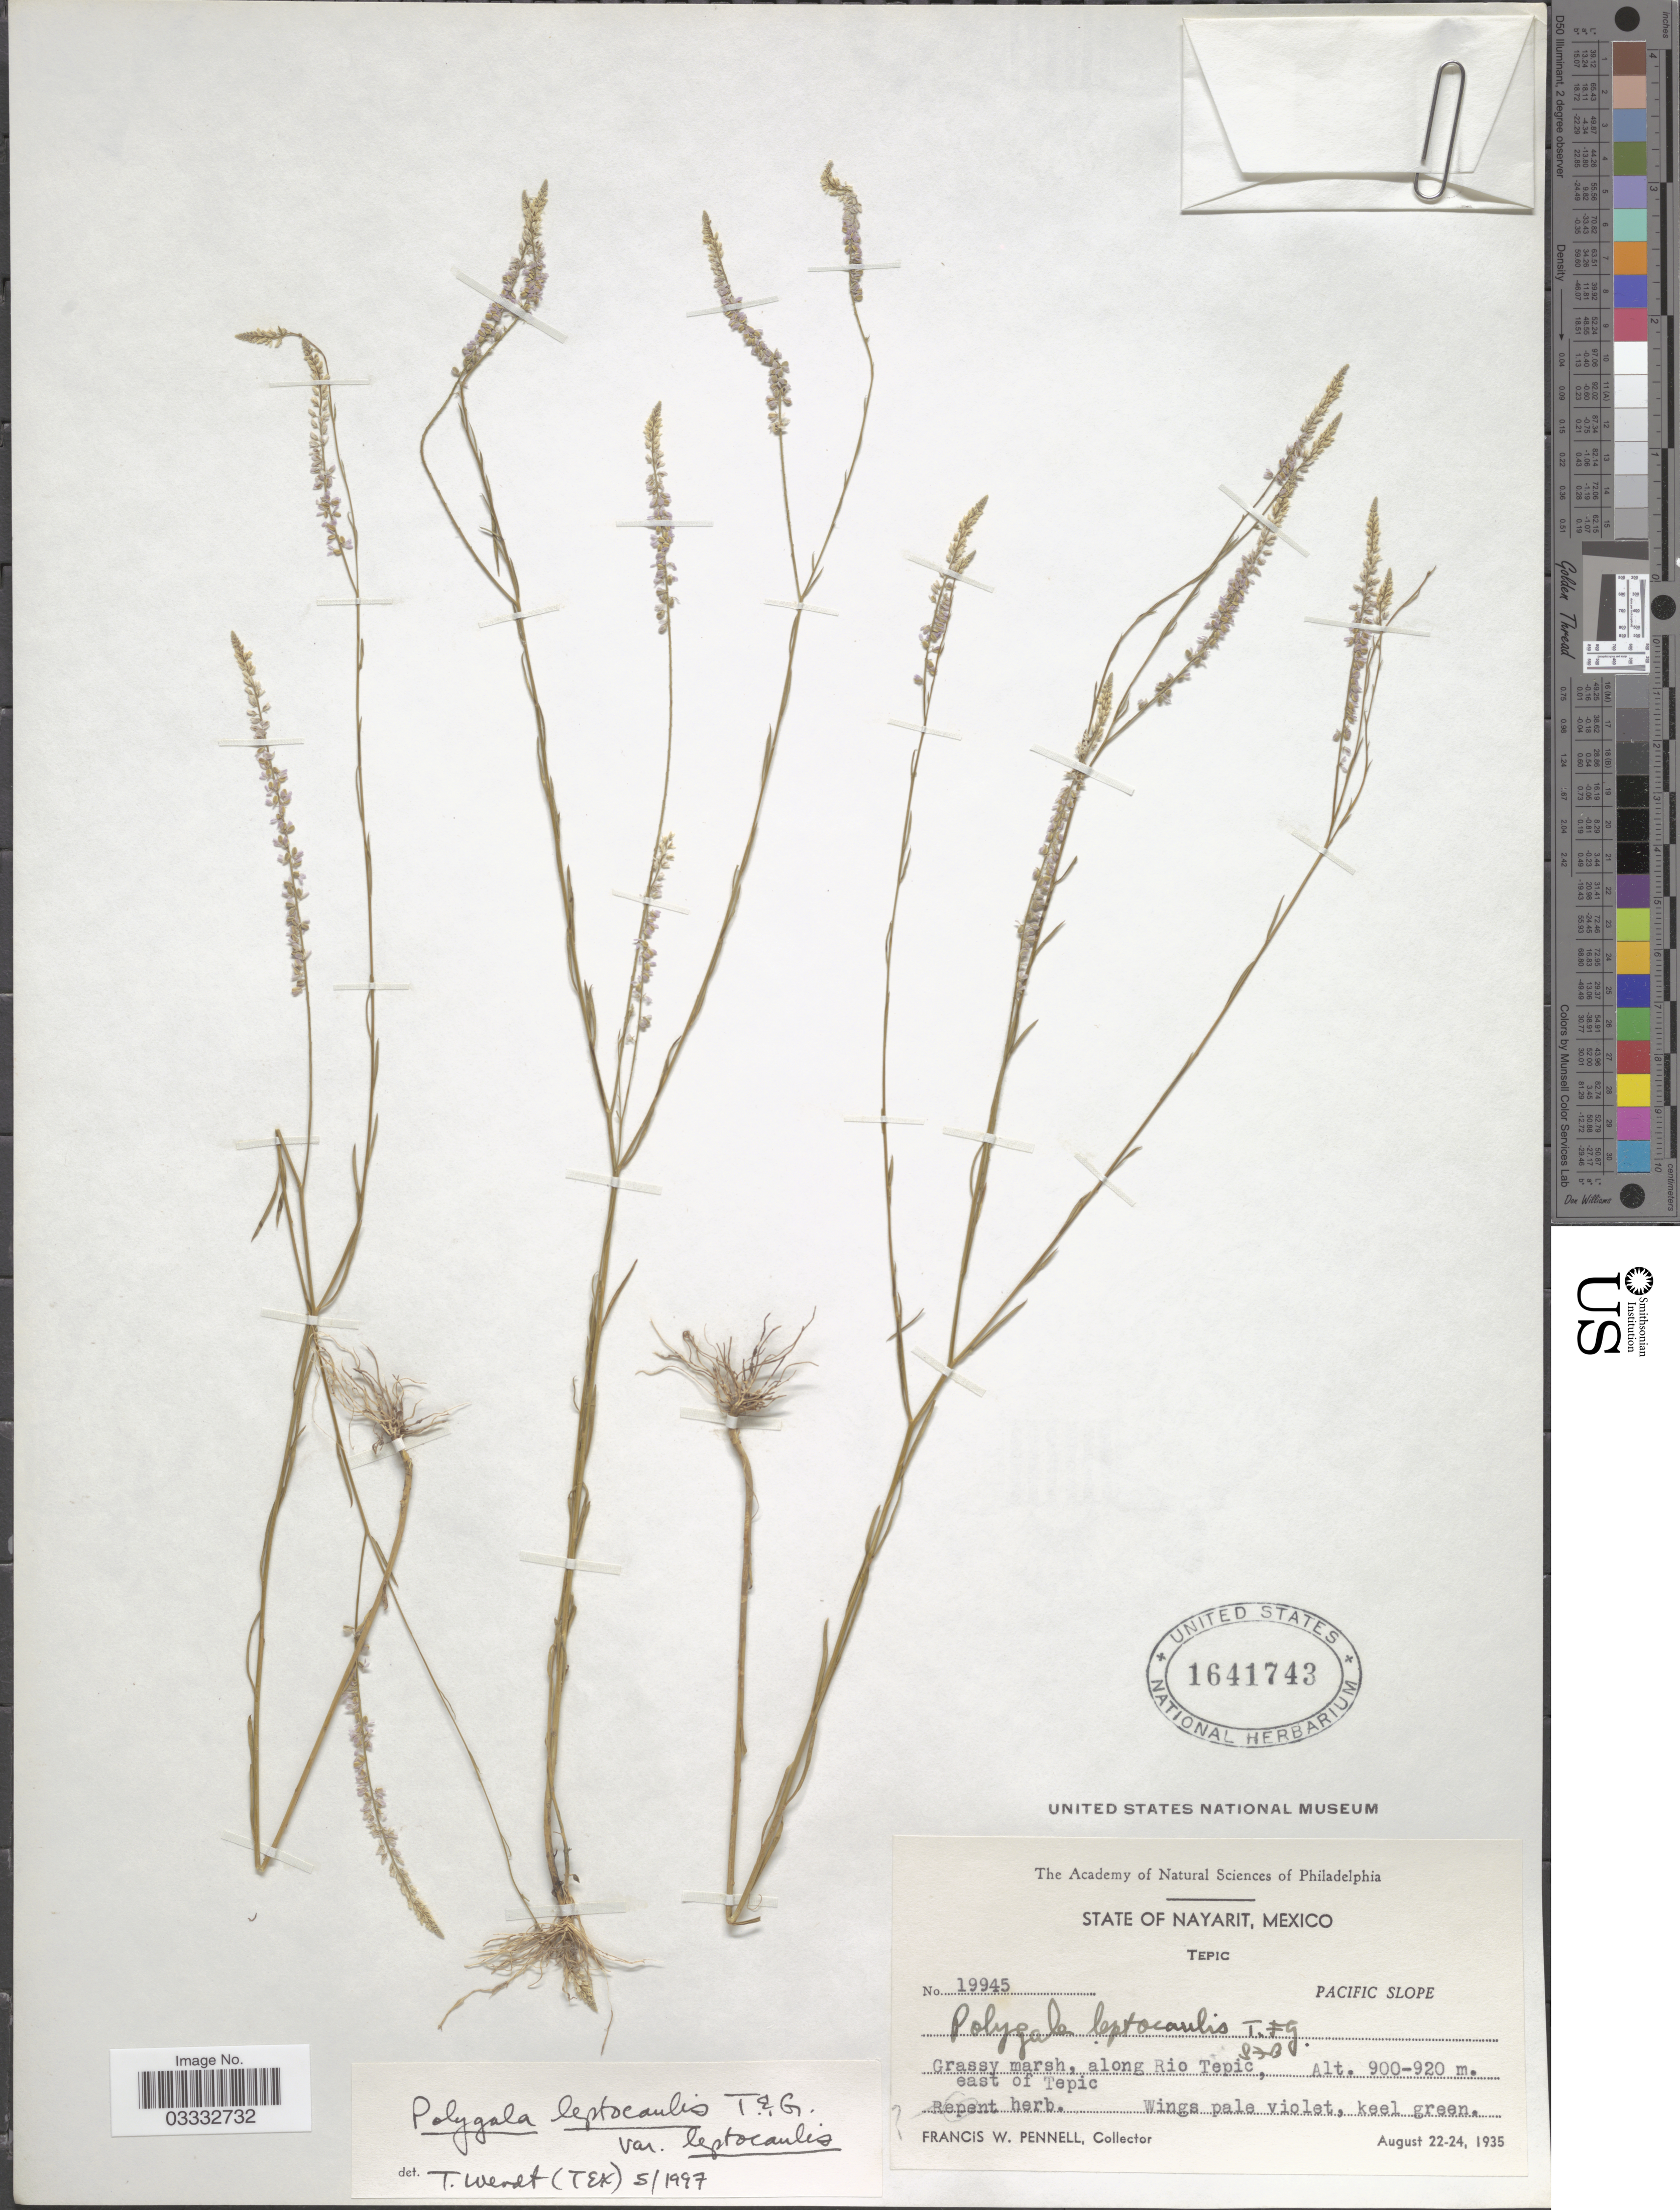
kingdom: Plantae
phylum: Tracheophyta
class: Magnoliopsida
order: Fabales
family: Polygalaceae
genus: Polygala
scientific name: Polygala leptocaulis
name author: Torr. & A. Gray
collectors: F. W. Pennell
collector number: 19945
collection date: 1935-08-22/1935-08-24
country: Mexico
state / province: Nayarit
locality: Tepic. Pacific Slope. Along Rio Tepic, east of Tepic.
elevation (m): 900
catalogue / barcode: US 1641743